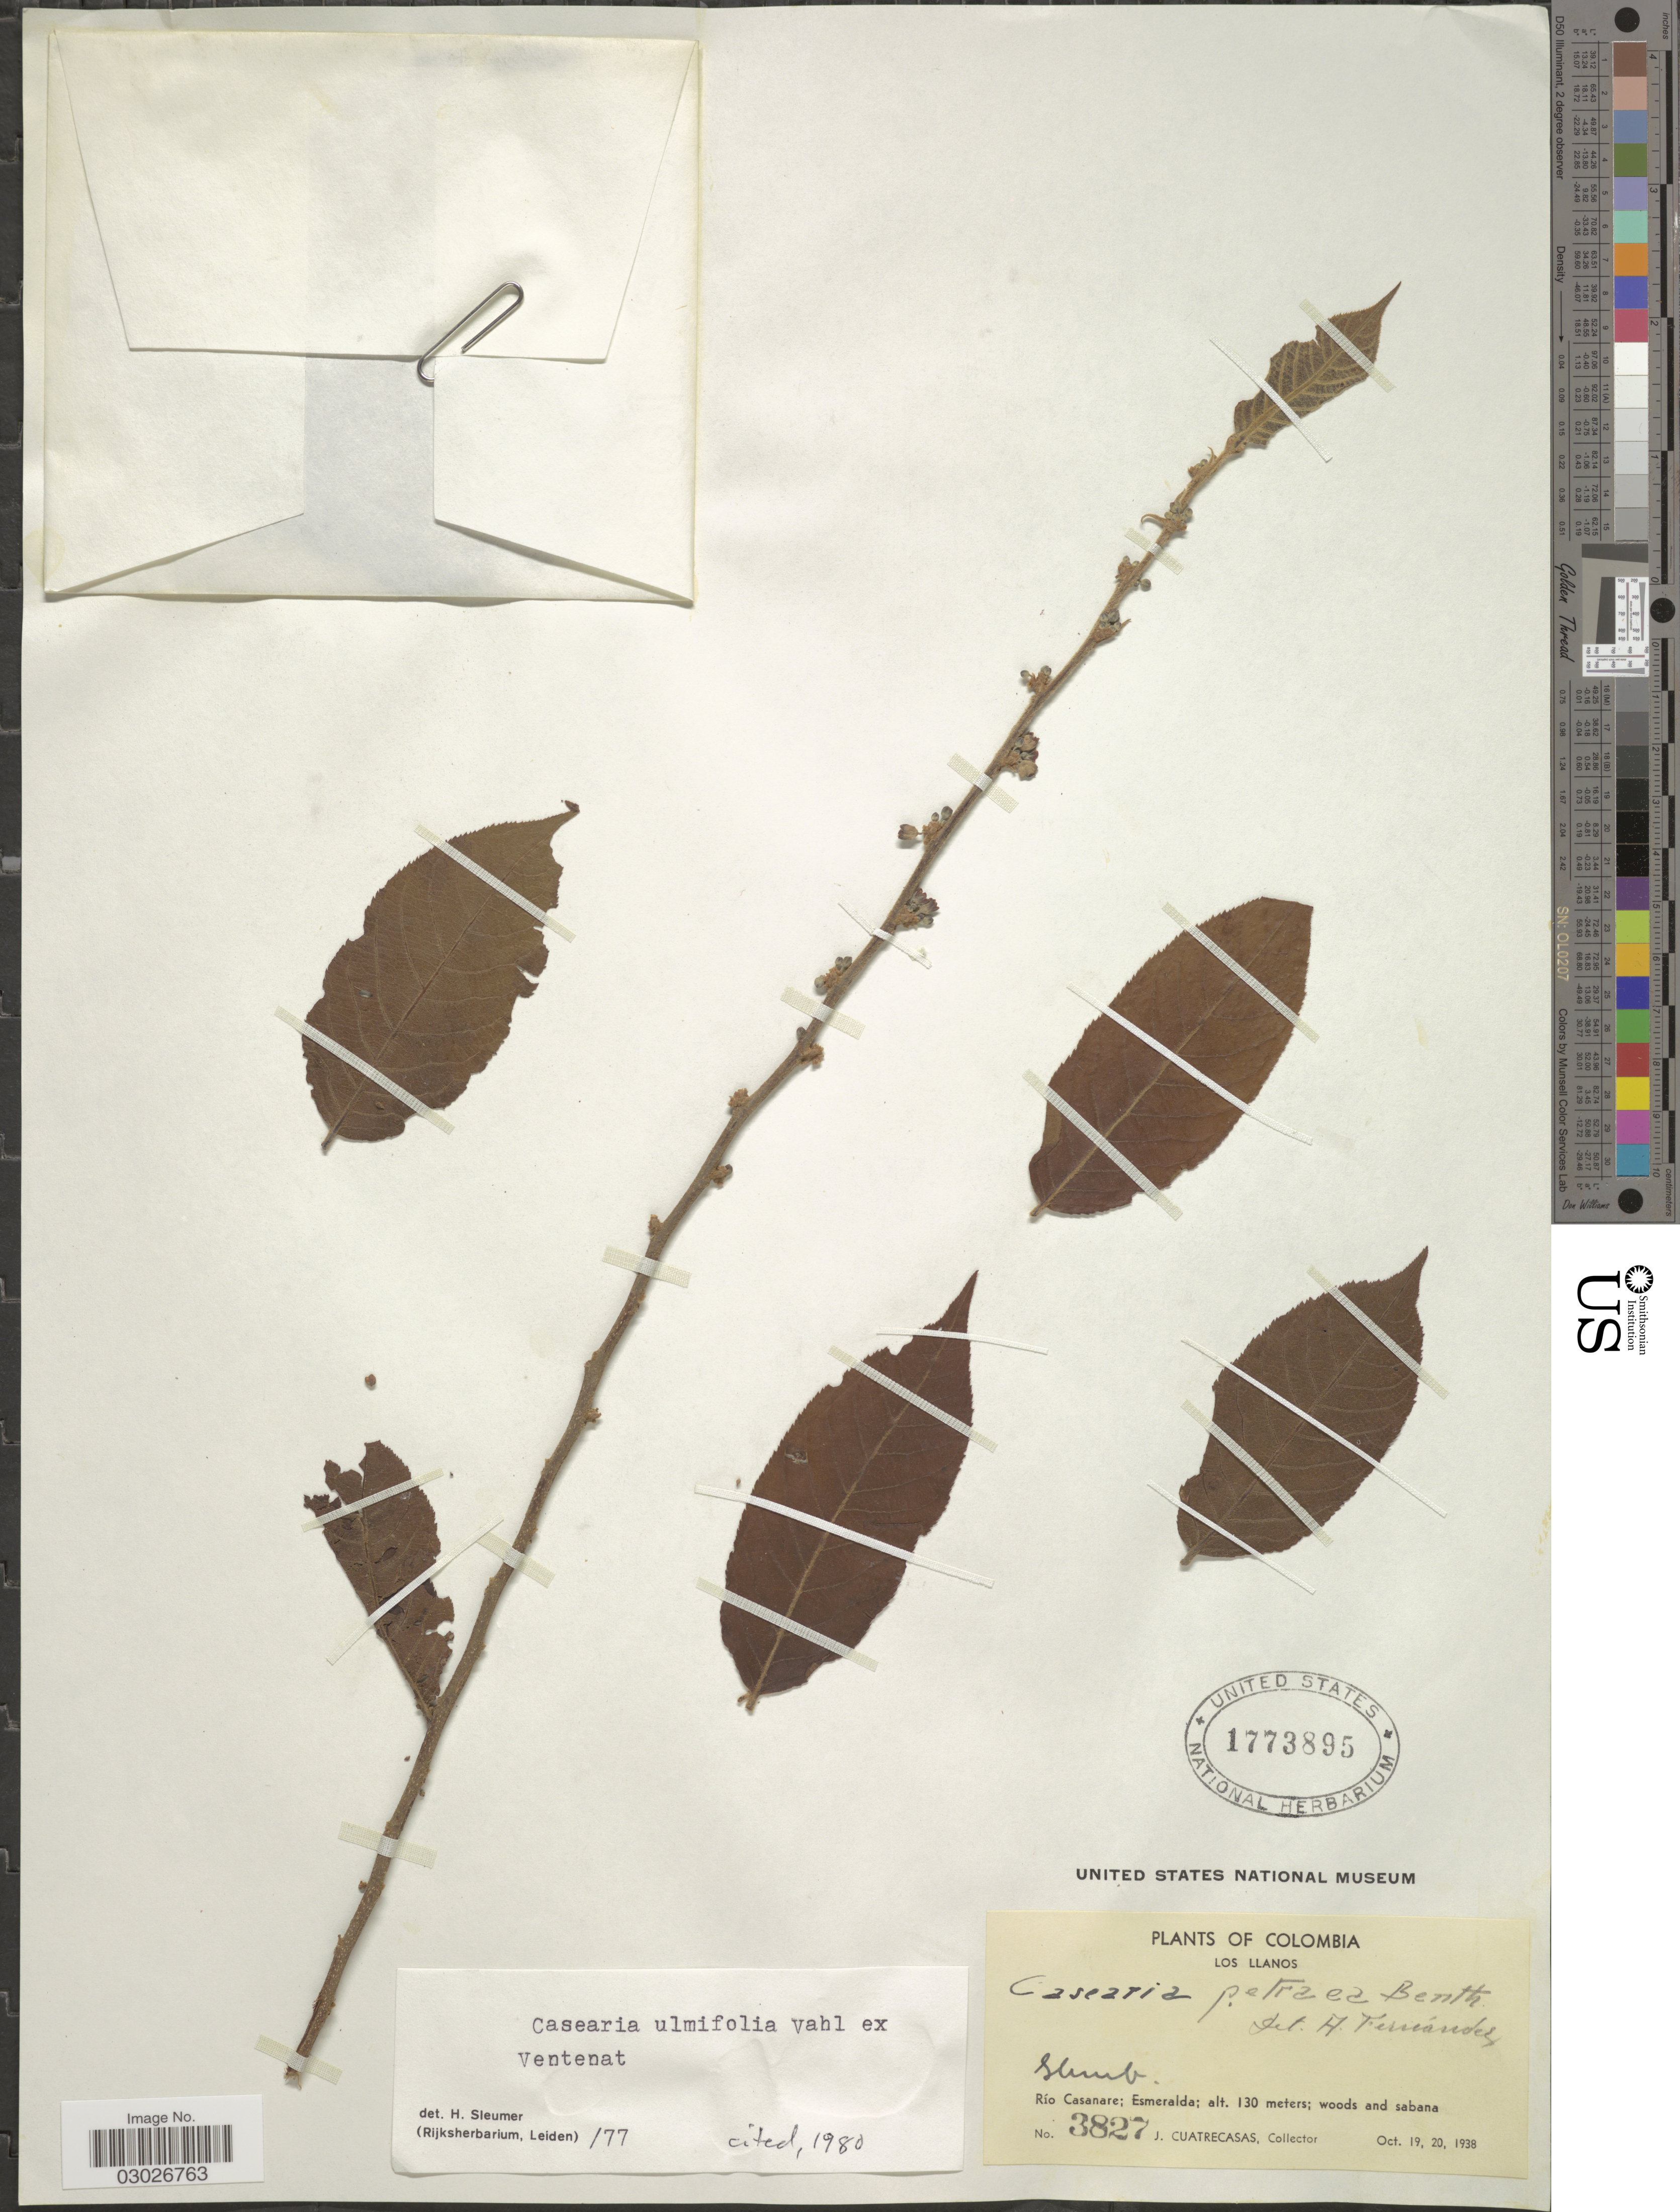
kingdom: Plantae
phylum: Tracheophyta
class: Magnoliopsida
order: Malpighiales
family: Salicaceae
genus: Casearia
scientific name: Casearia ulmifolia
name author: Vahl ex Vent.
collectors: J. Cuatrecasas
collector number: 3827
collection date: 1938-10-19/1938-10-20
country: Ecuador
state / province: Esmeraldas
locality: Río Casanare; woods and sabana.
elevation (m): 130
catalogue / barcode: US 1773895